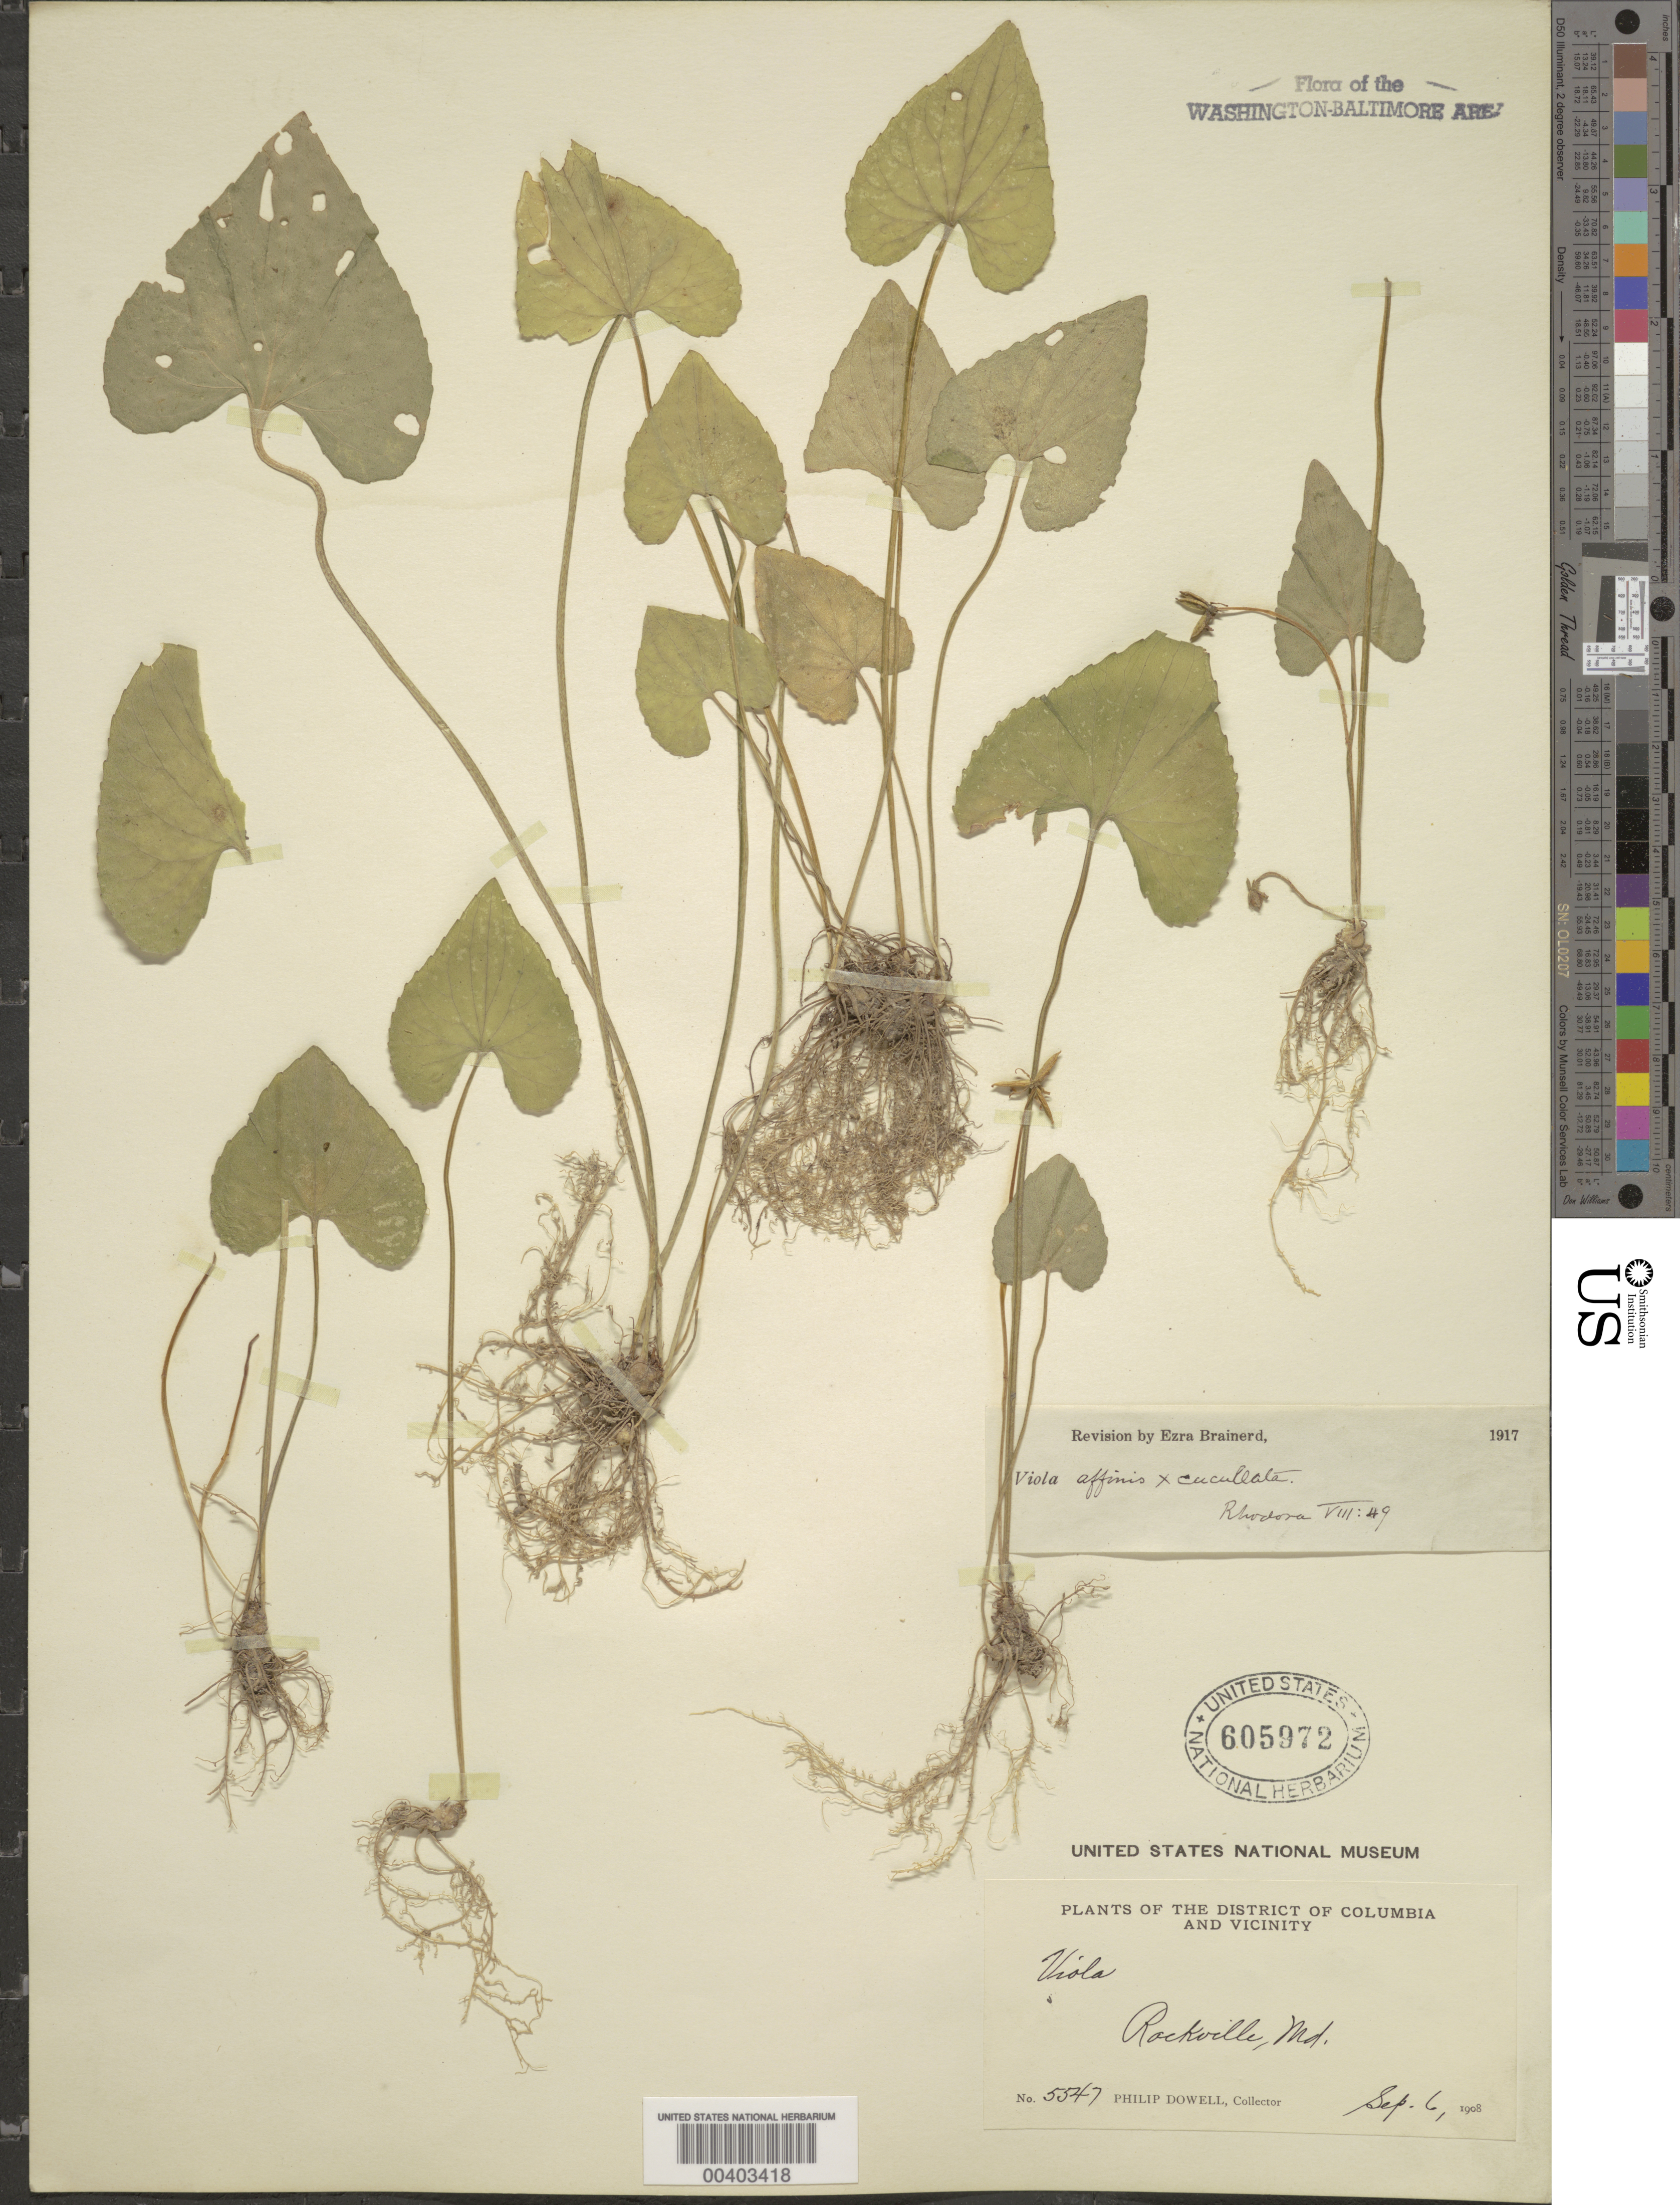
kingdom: Plantae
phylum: Tracheophyta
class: Magnoliopsida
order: Malpighiales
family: Violaceae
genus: Viola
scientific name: Viola sororia var. affinis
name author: (LeConte) McKinney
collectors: P. Dowell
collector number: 5547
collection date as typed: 06 Sep 1908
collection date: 1908-09-06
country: United States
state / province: Maryland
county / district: Montgomery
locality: Rockville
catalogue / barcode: US 605972